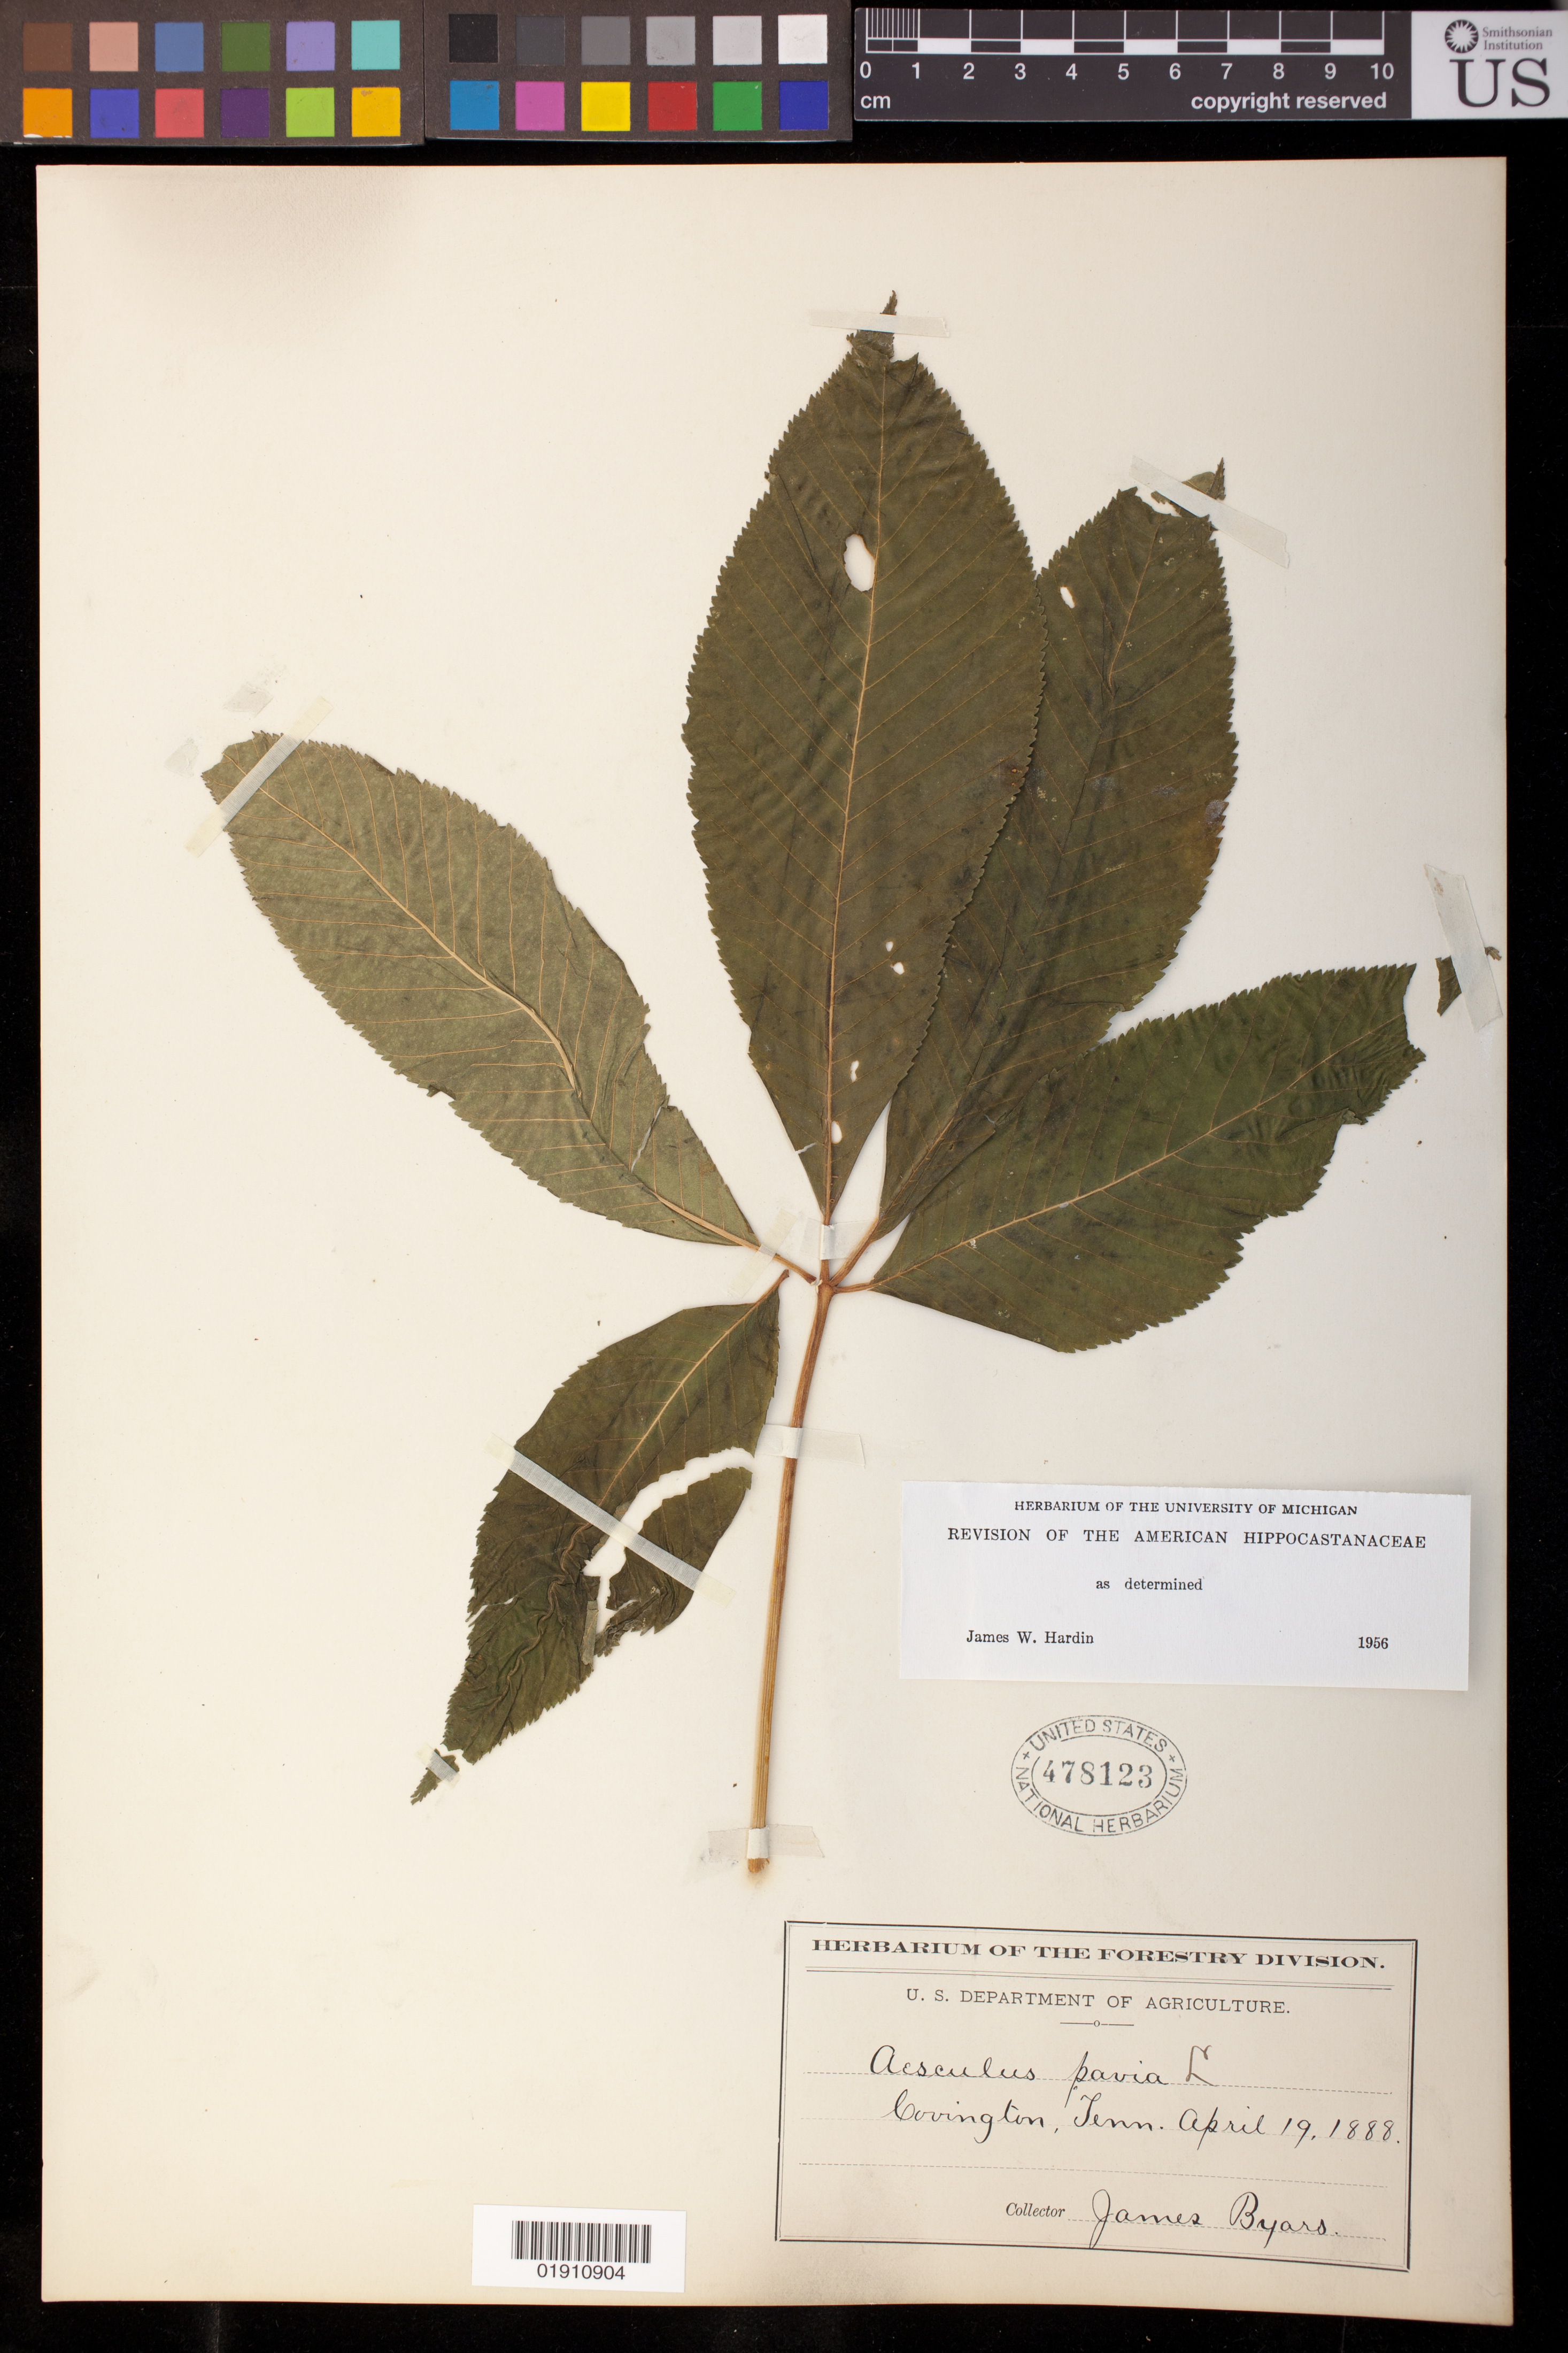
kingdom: Plantae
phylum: Tracheophyta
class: Magnoliopsida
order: Sapindales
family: Sapindaceae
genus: Aesculus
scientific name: Aesculus pavia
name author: L.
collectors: J. Byars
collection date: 1888-04-19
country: United States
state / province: Tennessee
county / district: Tipton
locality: Covington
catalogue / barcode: US 478123